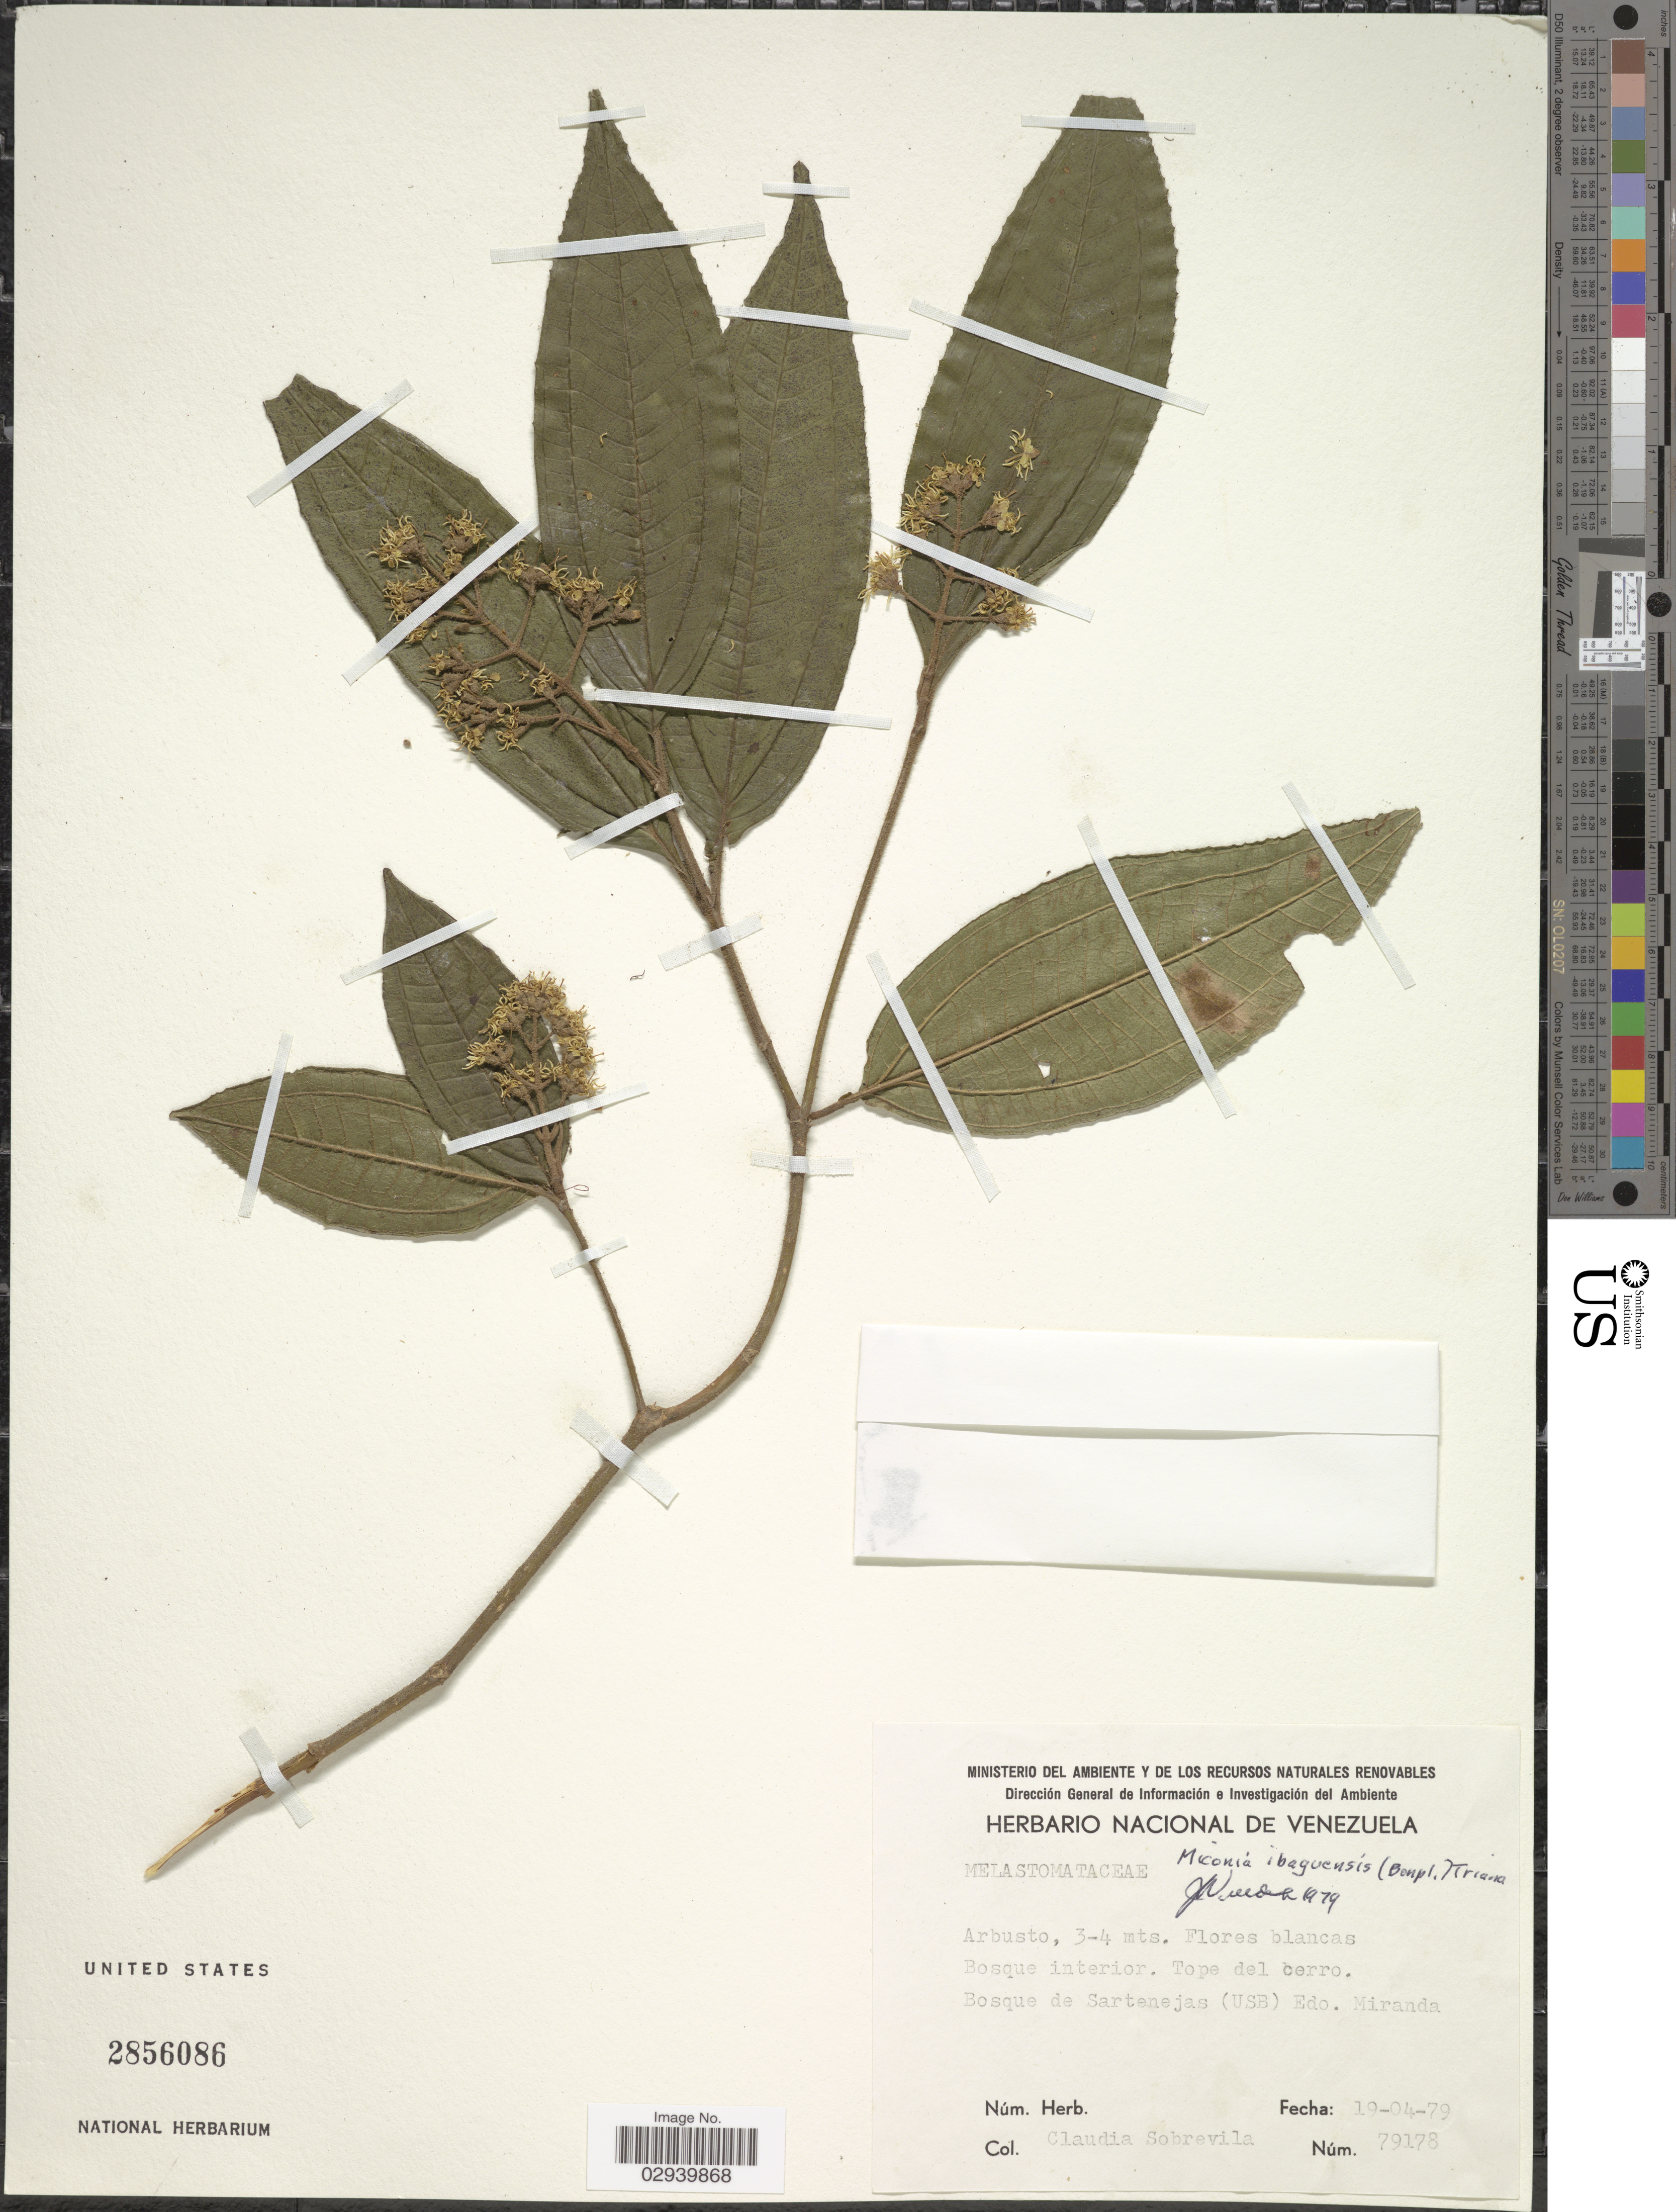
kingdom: Plantae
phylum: Tracheophyta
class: Magnoliopsida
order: Myrtales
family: Melastomataceae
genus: Miconia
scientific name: Miconia ibaguensis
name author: (Bonpl.) Triana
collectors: C. Sobrevila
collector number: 79178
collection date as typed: Transcribed d/m/y: 19/4/79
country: Venezuela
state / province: Miranda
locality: Bosque de Sartenejas (USB) Edo. Miranda.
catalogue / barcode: US 2856086